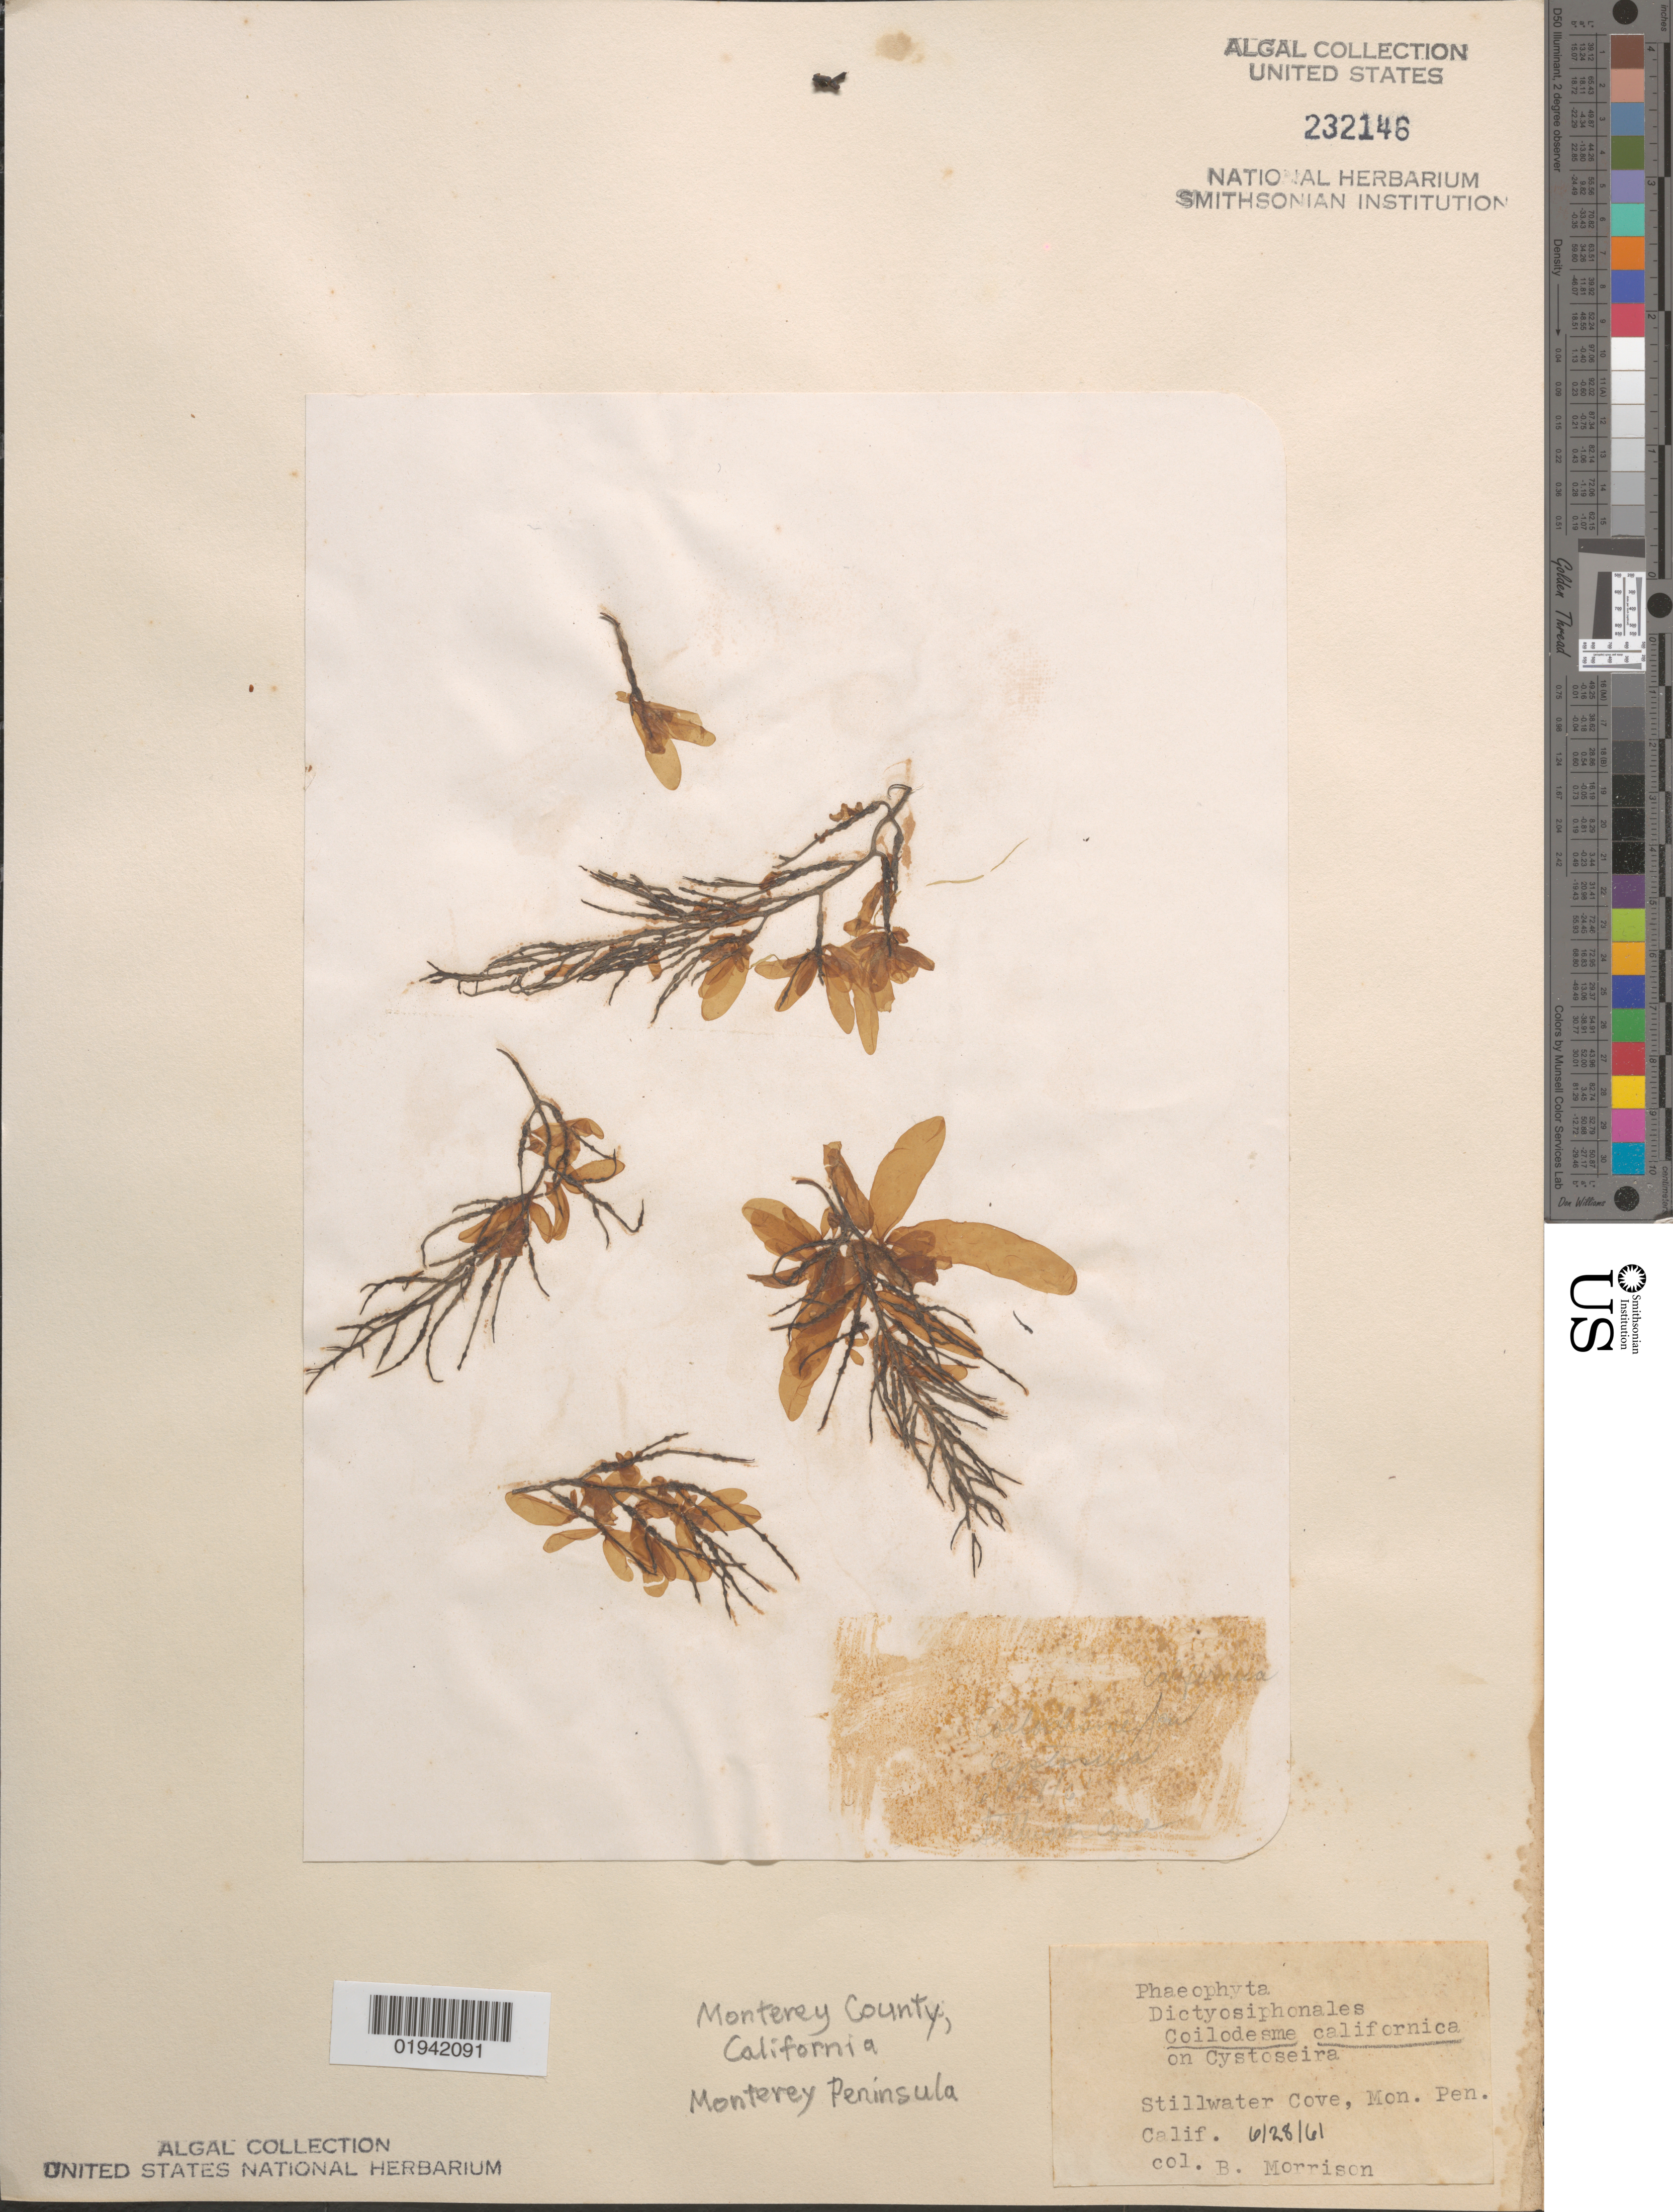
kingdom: Chromista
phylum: Ochrophyta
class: Phaeophyceae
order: Ectocarpales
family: Chordariaceae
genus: Coilodesme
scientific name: Coilodesme californica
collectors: B. Morrison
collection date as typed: Transcribed d/m/y: 28/6/61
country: United States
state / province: California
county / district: Monterey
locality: Monterey County. Stillwater Cove, Mon. Pen.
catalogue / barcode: US 232146